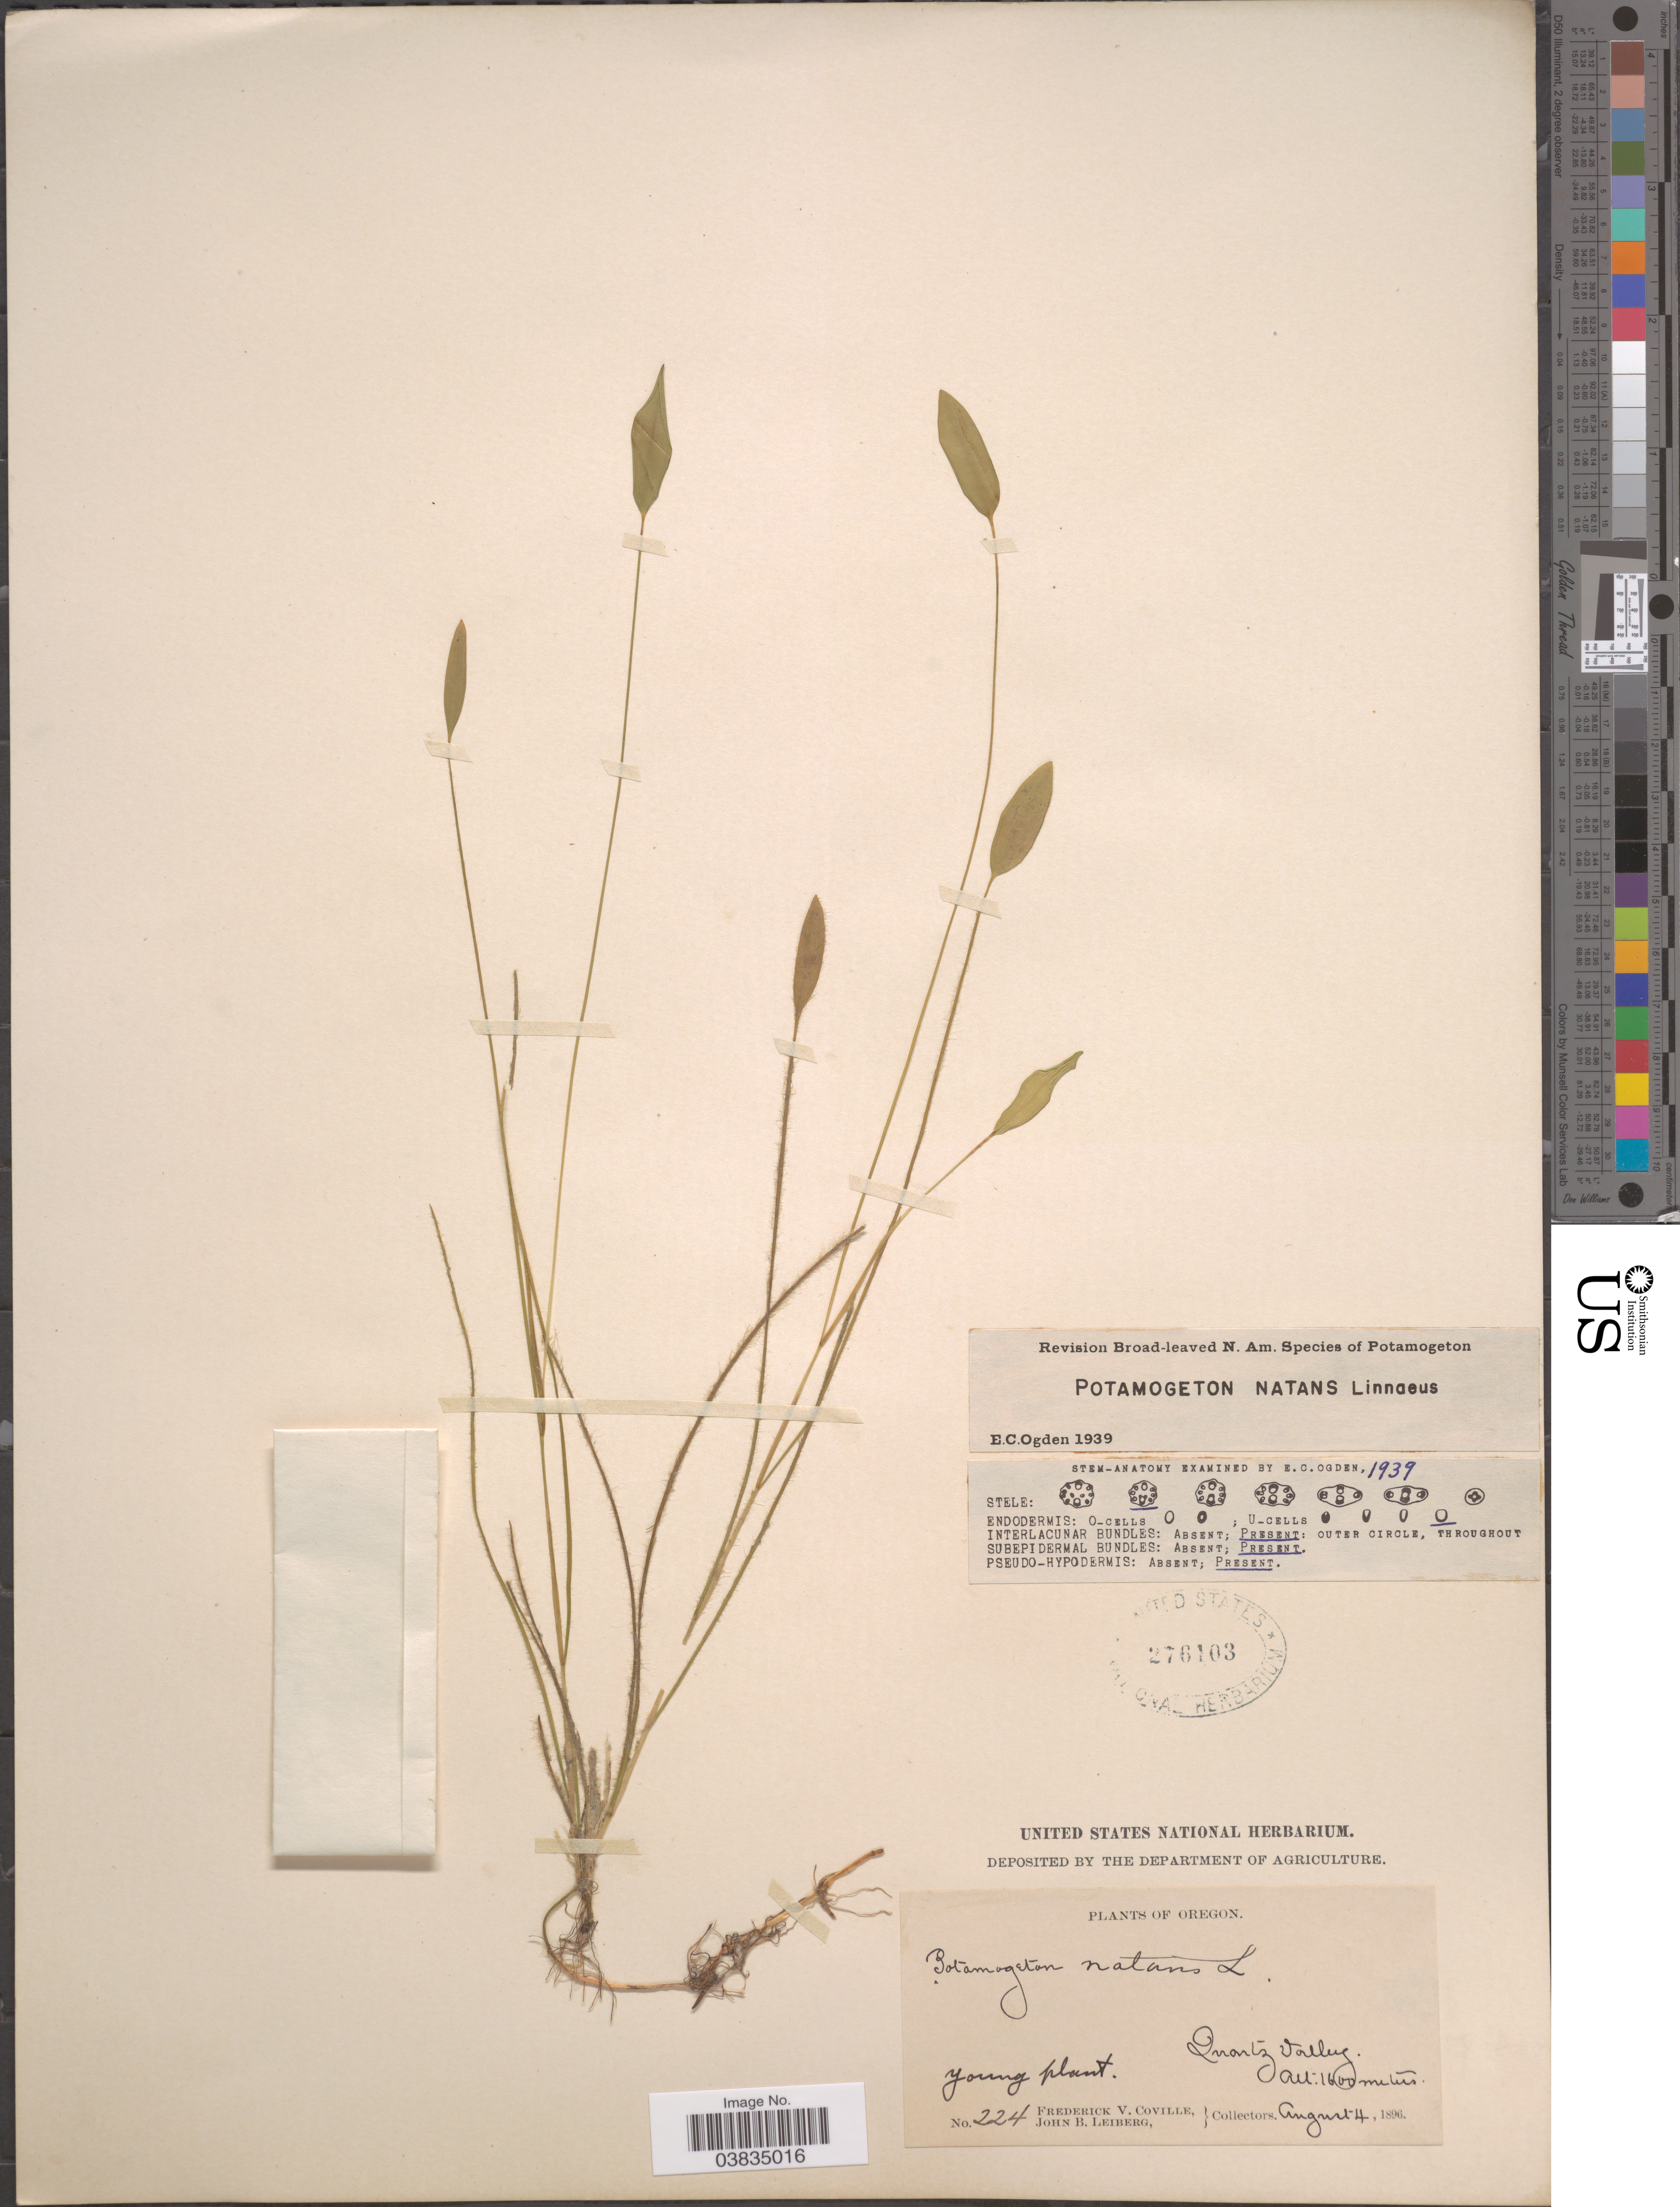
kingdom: Plantae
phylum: Tracheophyta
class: Liliopsida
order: Alismatales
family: Potamogetonaceae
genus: Potamogeton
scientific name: Potamogeton natans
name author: L.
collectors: F. V. Coville & J. B. Leiberg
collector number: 224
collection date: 1896-08-04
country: United States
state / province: Oregon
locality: Quartz Valley.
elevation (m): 1600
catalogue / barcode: US 276103